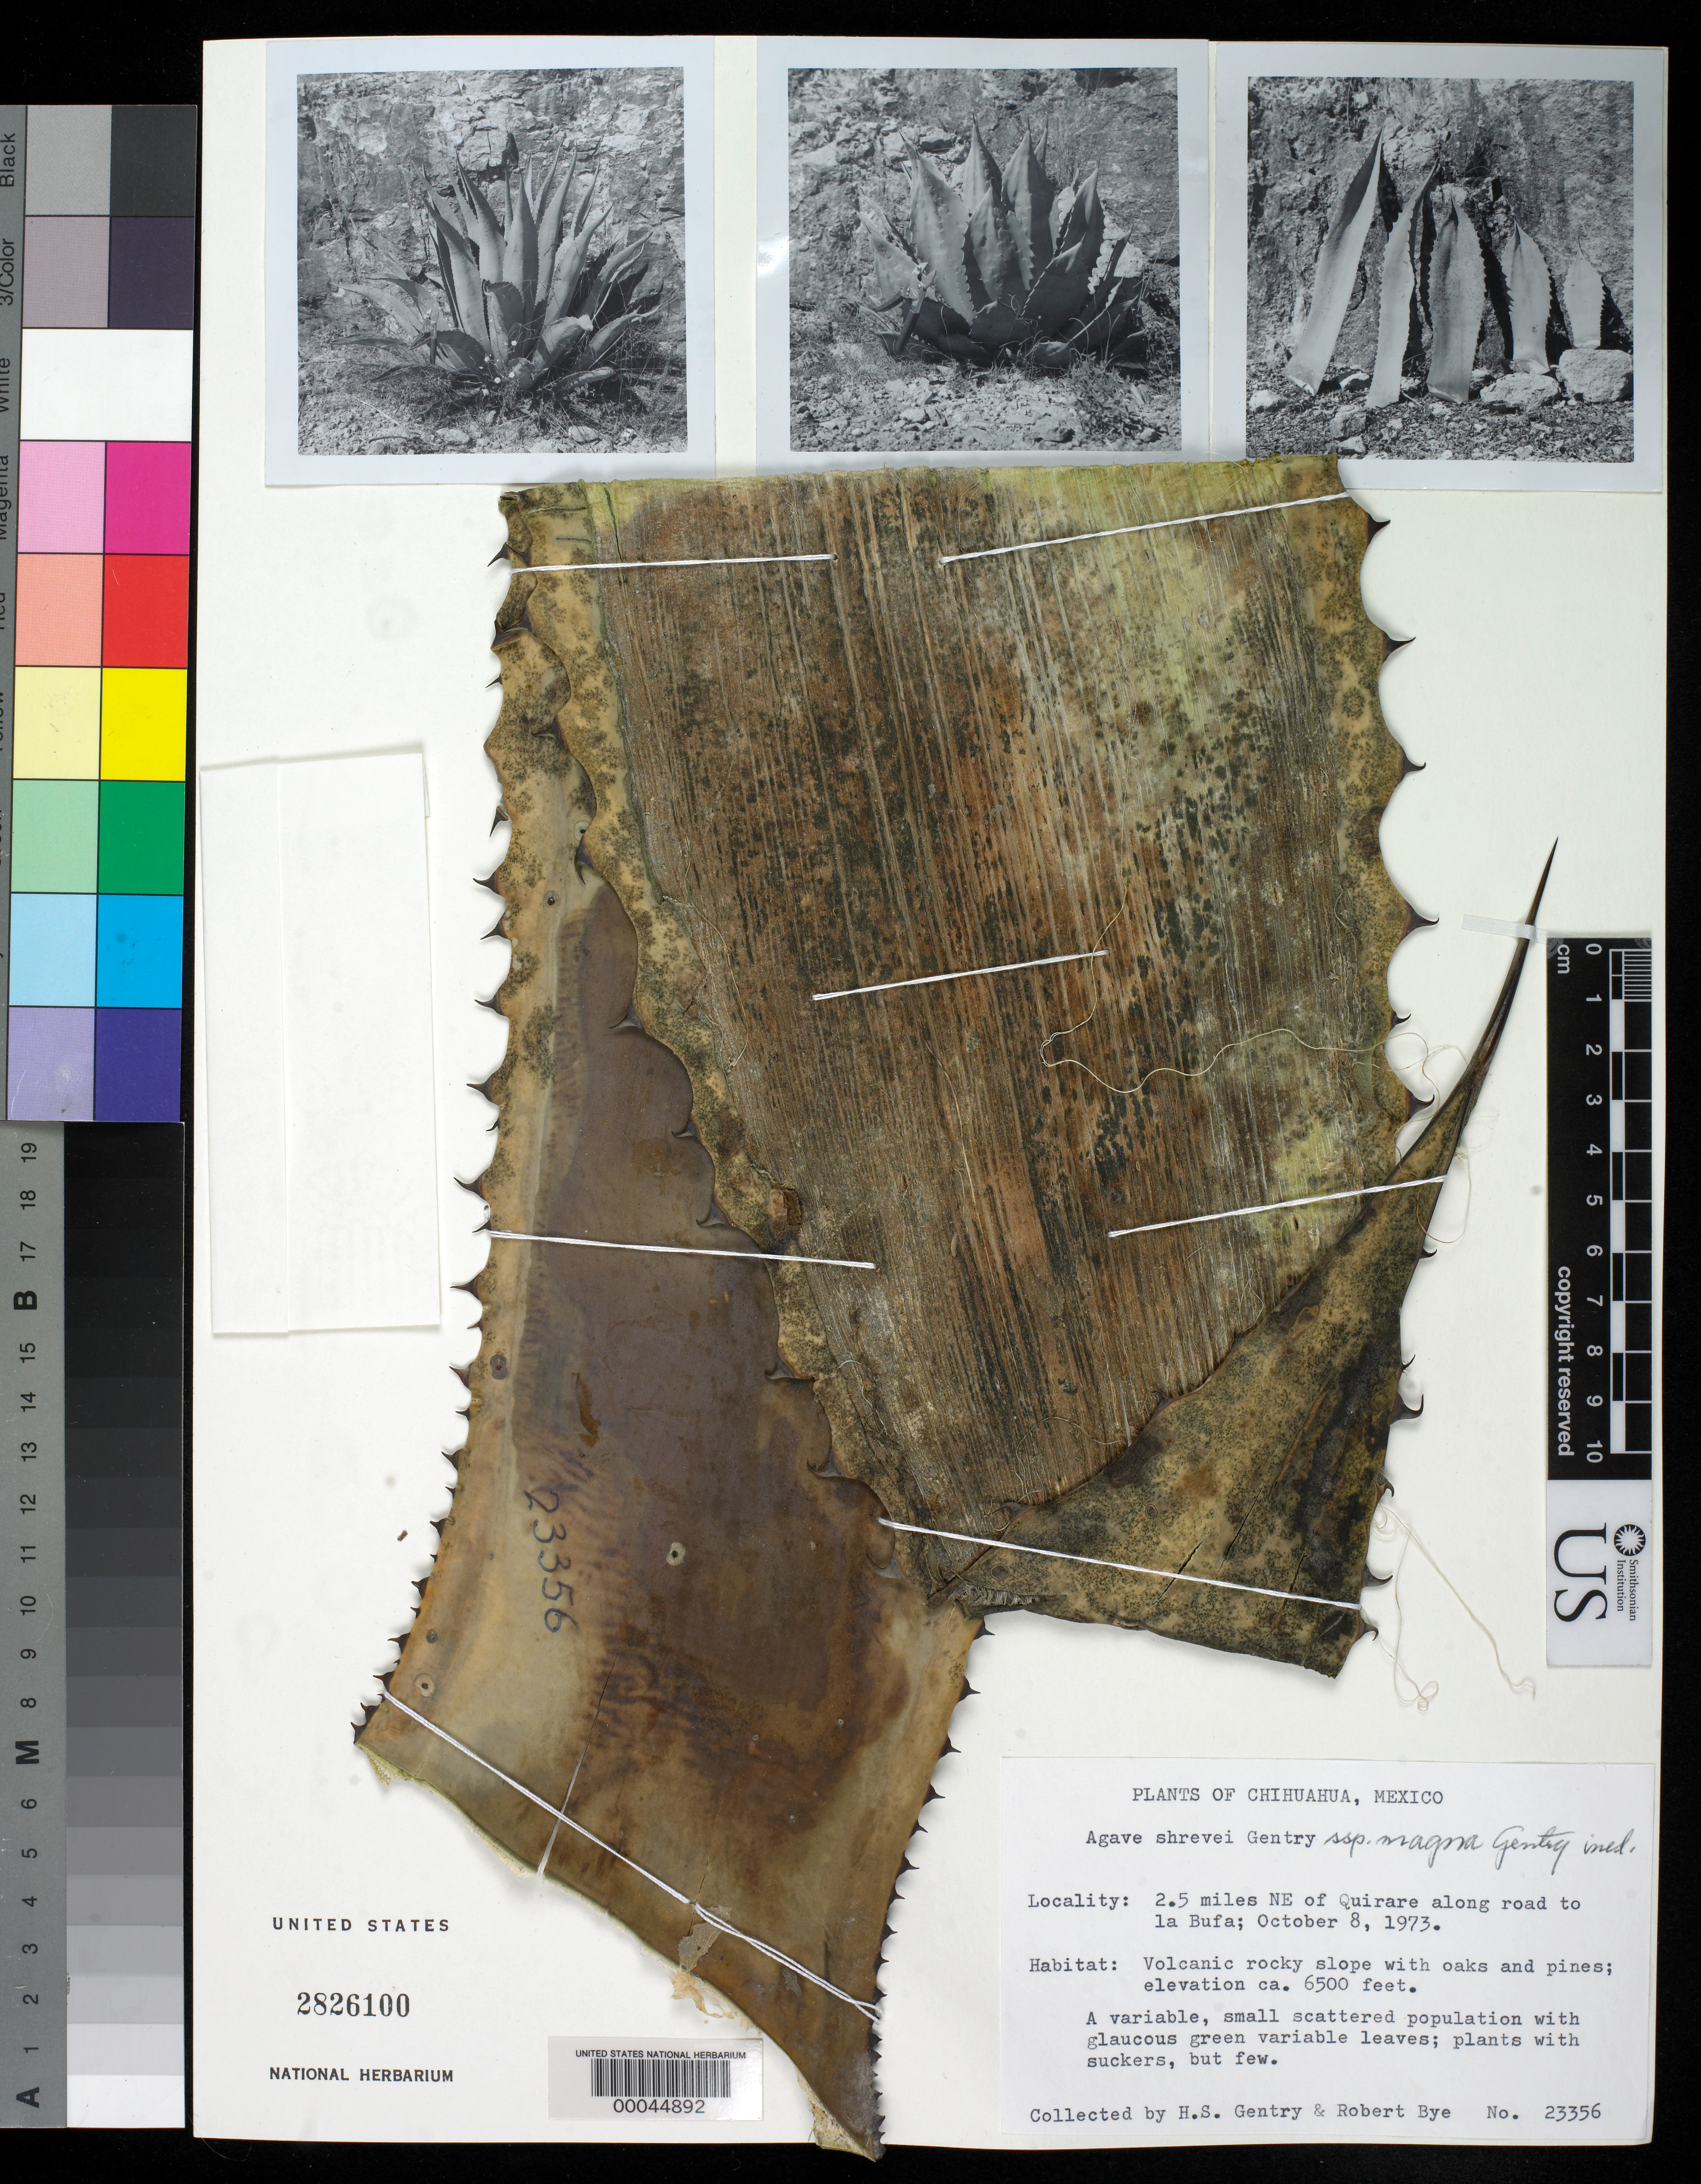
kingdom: Plantae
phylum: Tracheophyta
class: Liliopsida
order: Asparagales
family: Asparagaceae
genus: Agave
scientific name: Agave shrevei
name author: Gentry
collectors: H. S. Gentry & R. A. Bye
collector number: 23356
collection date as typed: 08 Oct 1973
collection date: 1973-10-08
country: Mexico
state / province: Chihuahua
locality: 2.5 mi NE of Quirare along road to La Bufa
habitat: Volcanic rocky slope w/oaks & pines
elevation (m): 1981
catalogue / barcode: US 2826100